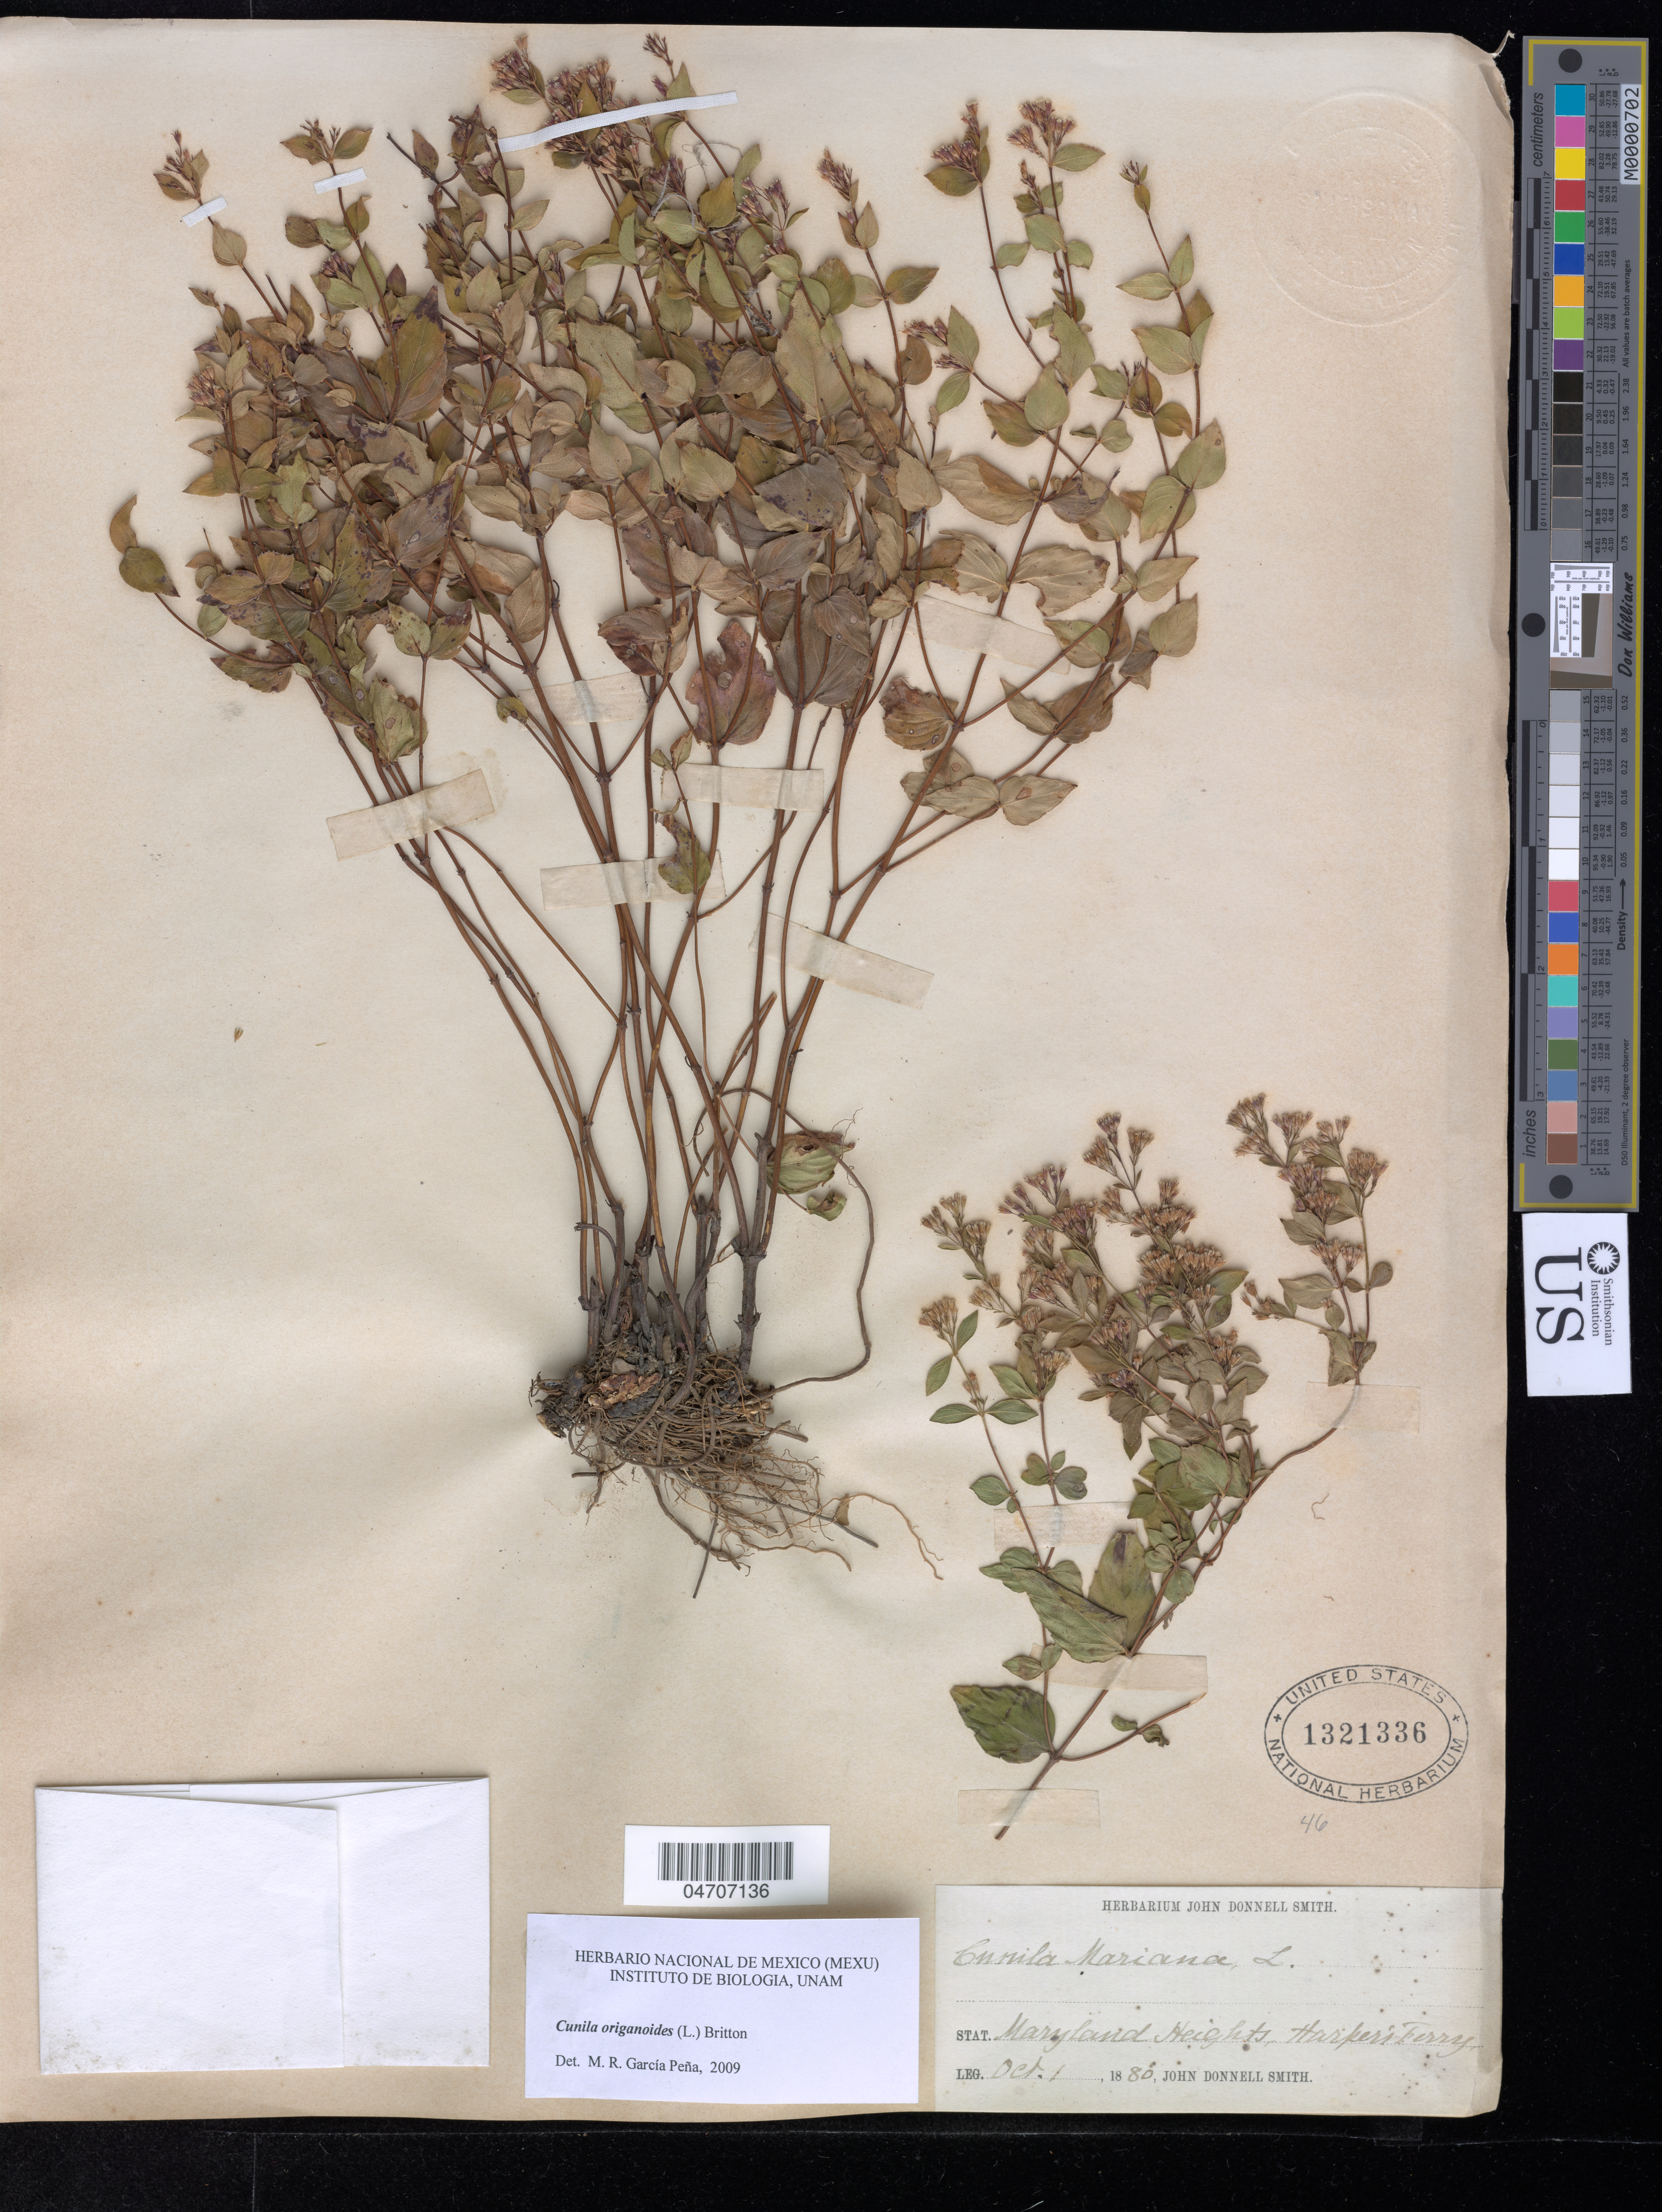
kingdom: Plantae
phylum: Tracheophyta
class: Magnoliopsida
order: Lamiales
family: Lamiaceae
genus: Cunila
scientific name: Cunila origanoides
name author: (L.) Britton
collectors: J. Donnell Smith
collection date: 1880-10-01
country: United States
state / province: Maryland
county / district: Washington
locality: Stat. Maryland Heights, Harper's Ferry.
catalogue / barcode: US 1321336